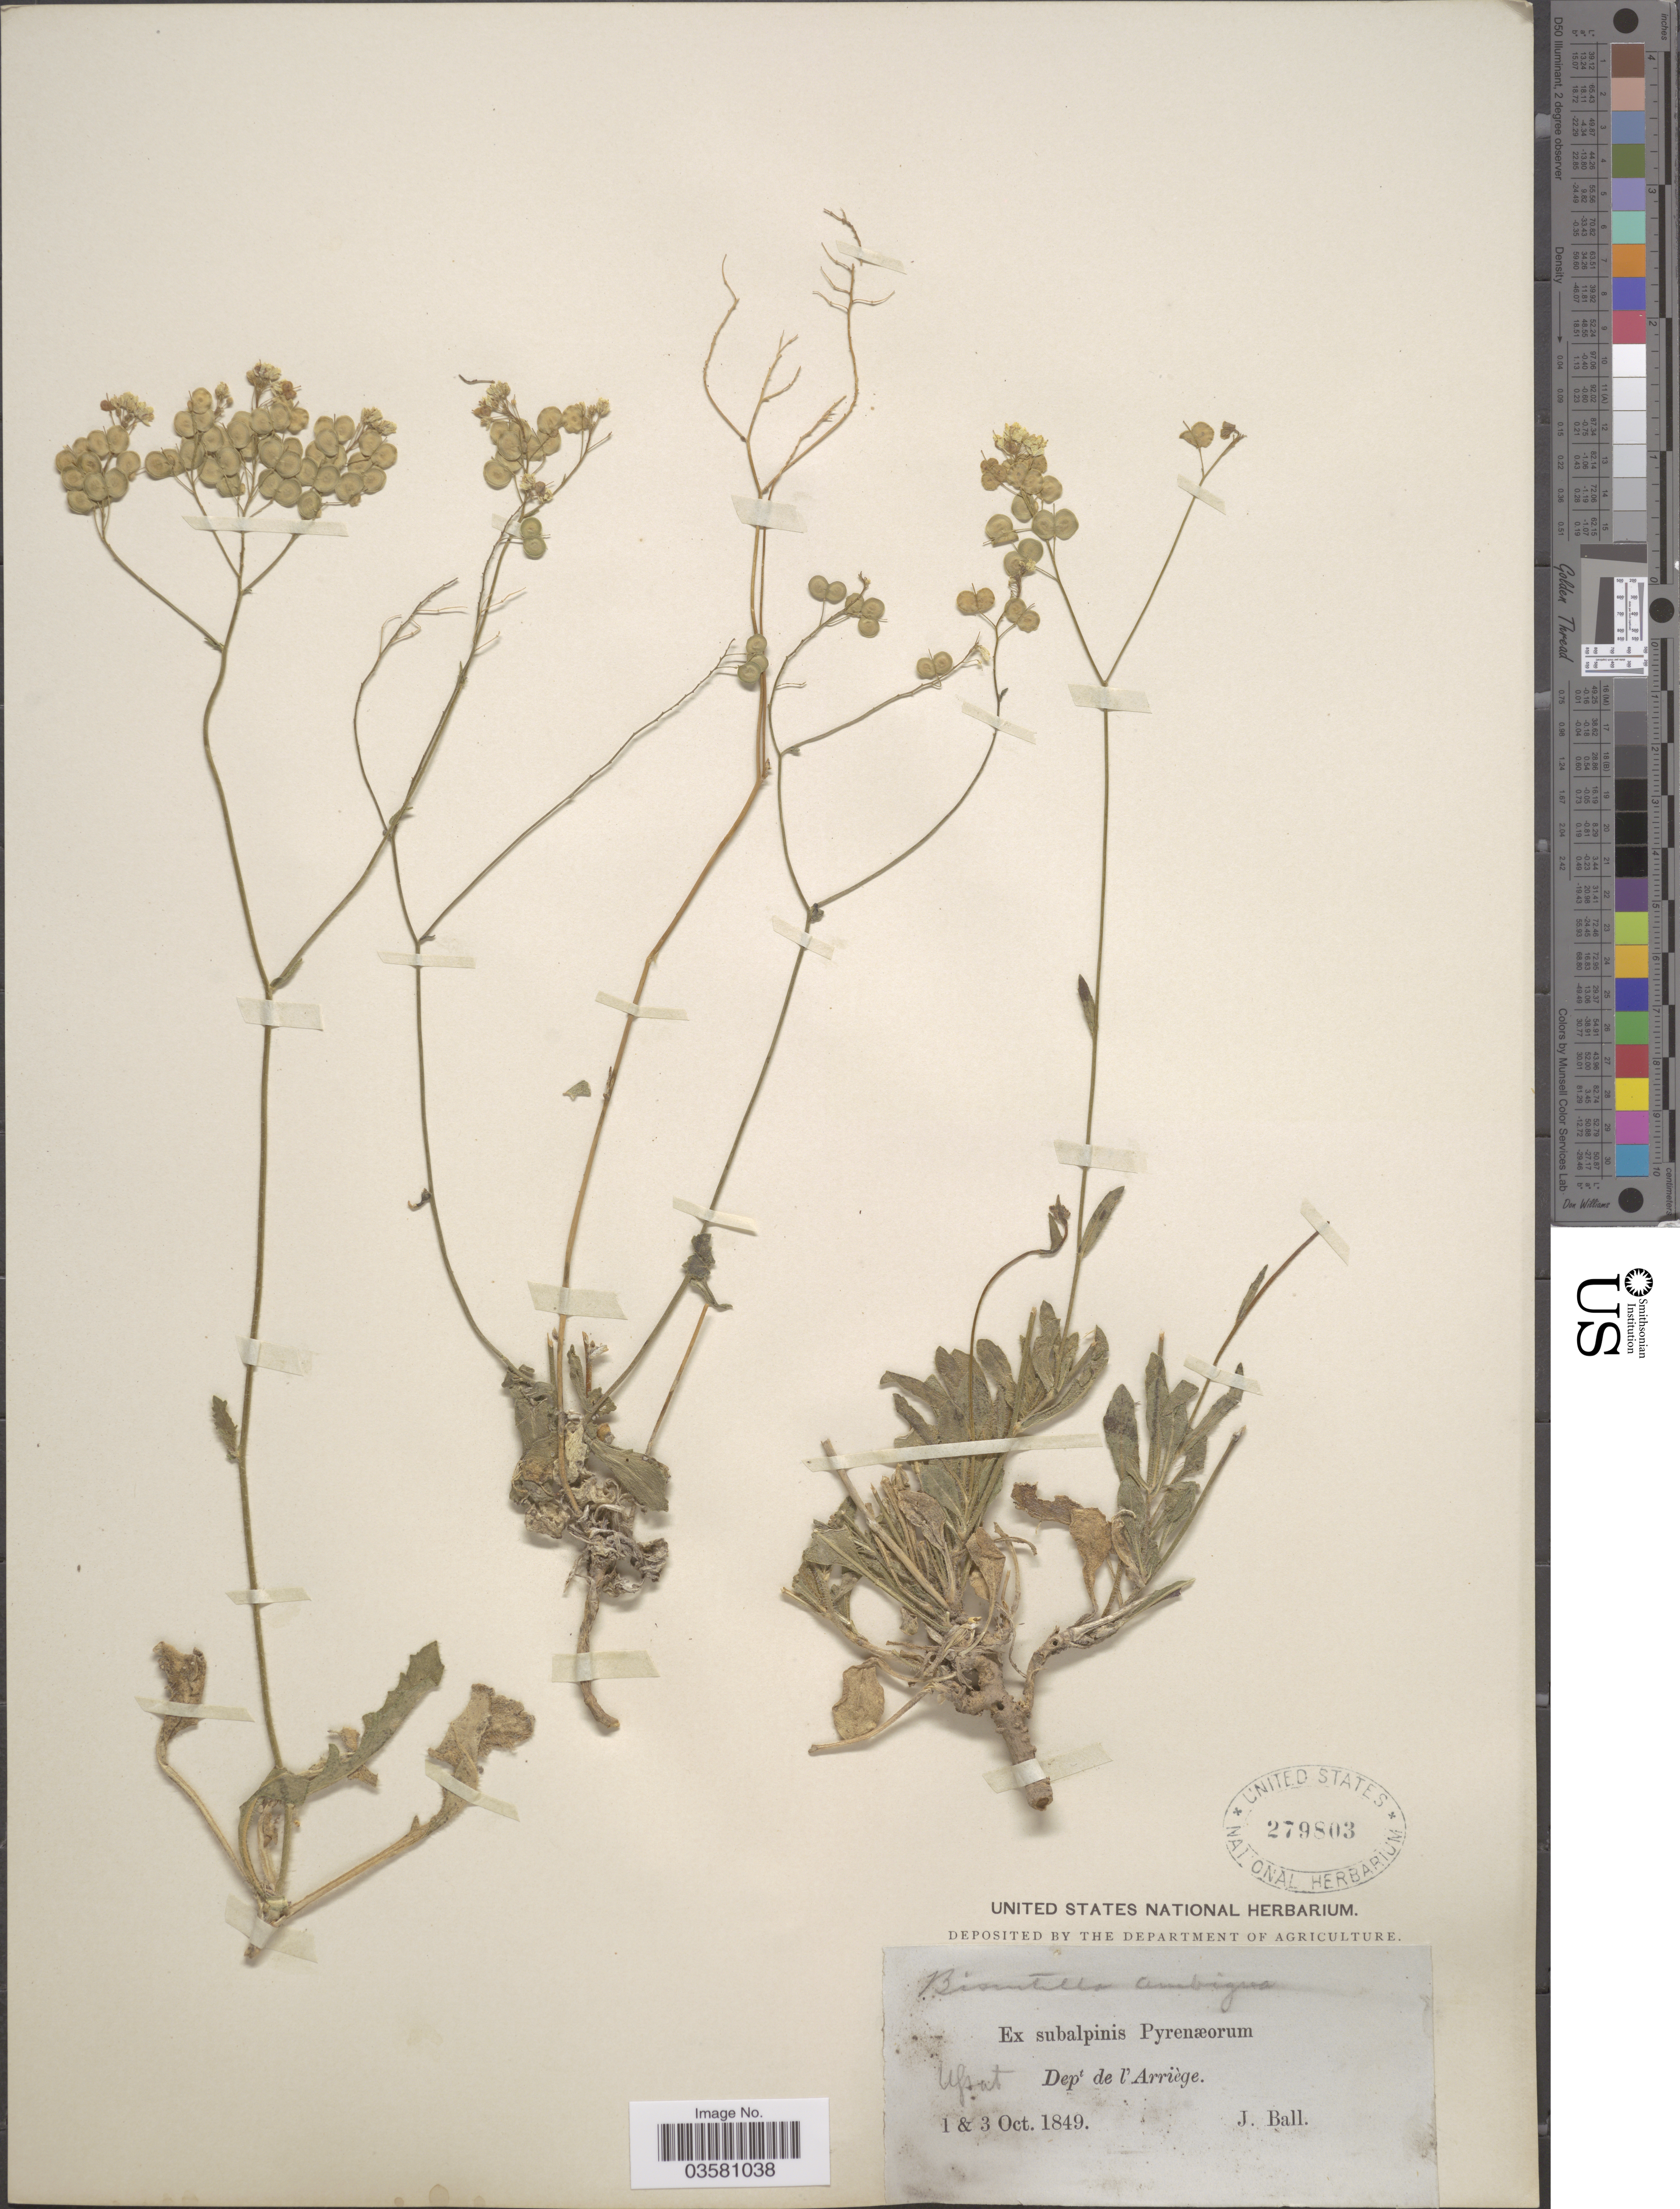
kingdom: Plantae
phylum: Tracheophyta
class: Magnoliopsida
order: Brassicales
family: Brassicaceae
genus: Biscutella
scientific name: Biscutella ambigua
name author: DC.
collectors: J. Ball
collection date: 1849-10-01/1849-10-03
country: France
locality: Ex subalpibus Pyrenæorum. Dept de l'Arriège. Ussat.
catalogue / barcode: US 279803